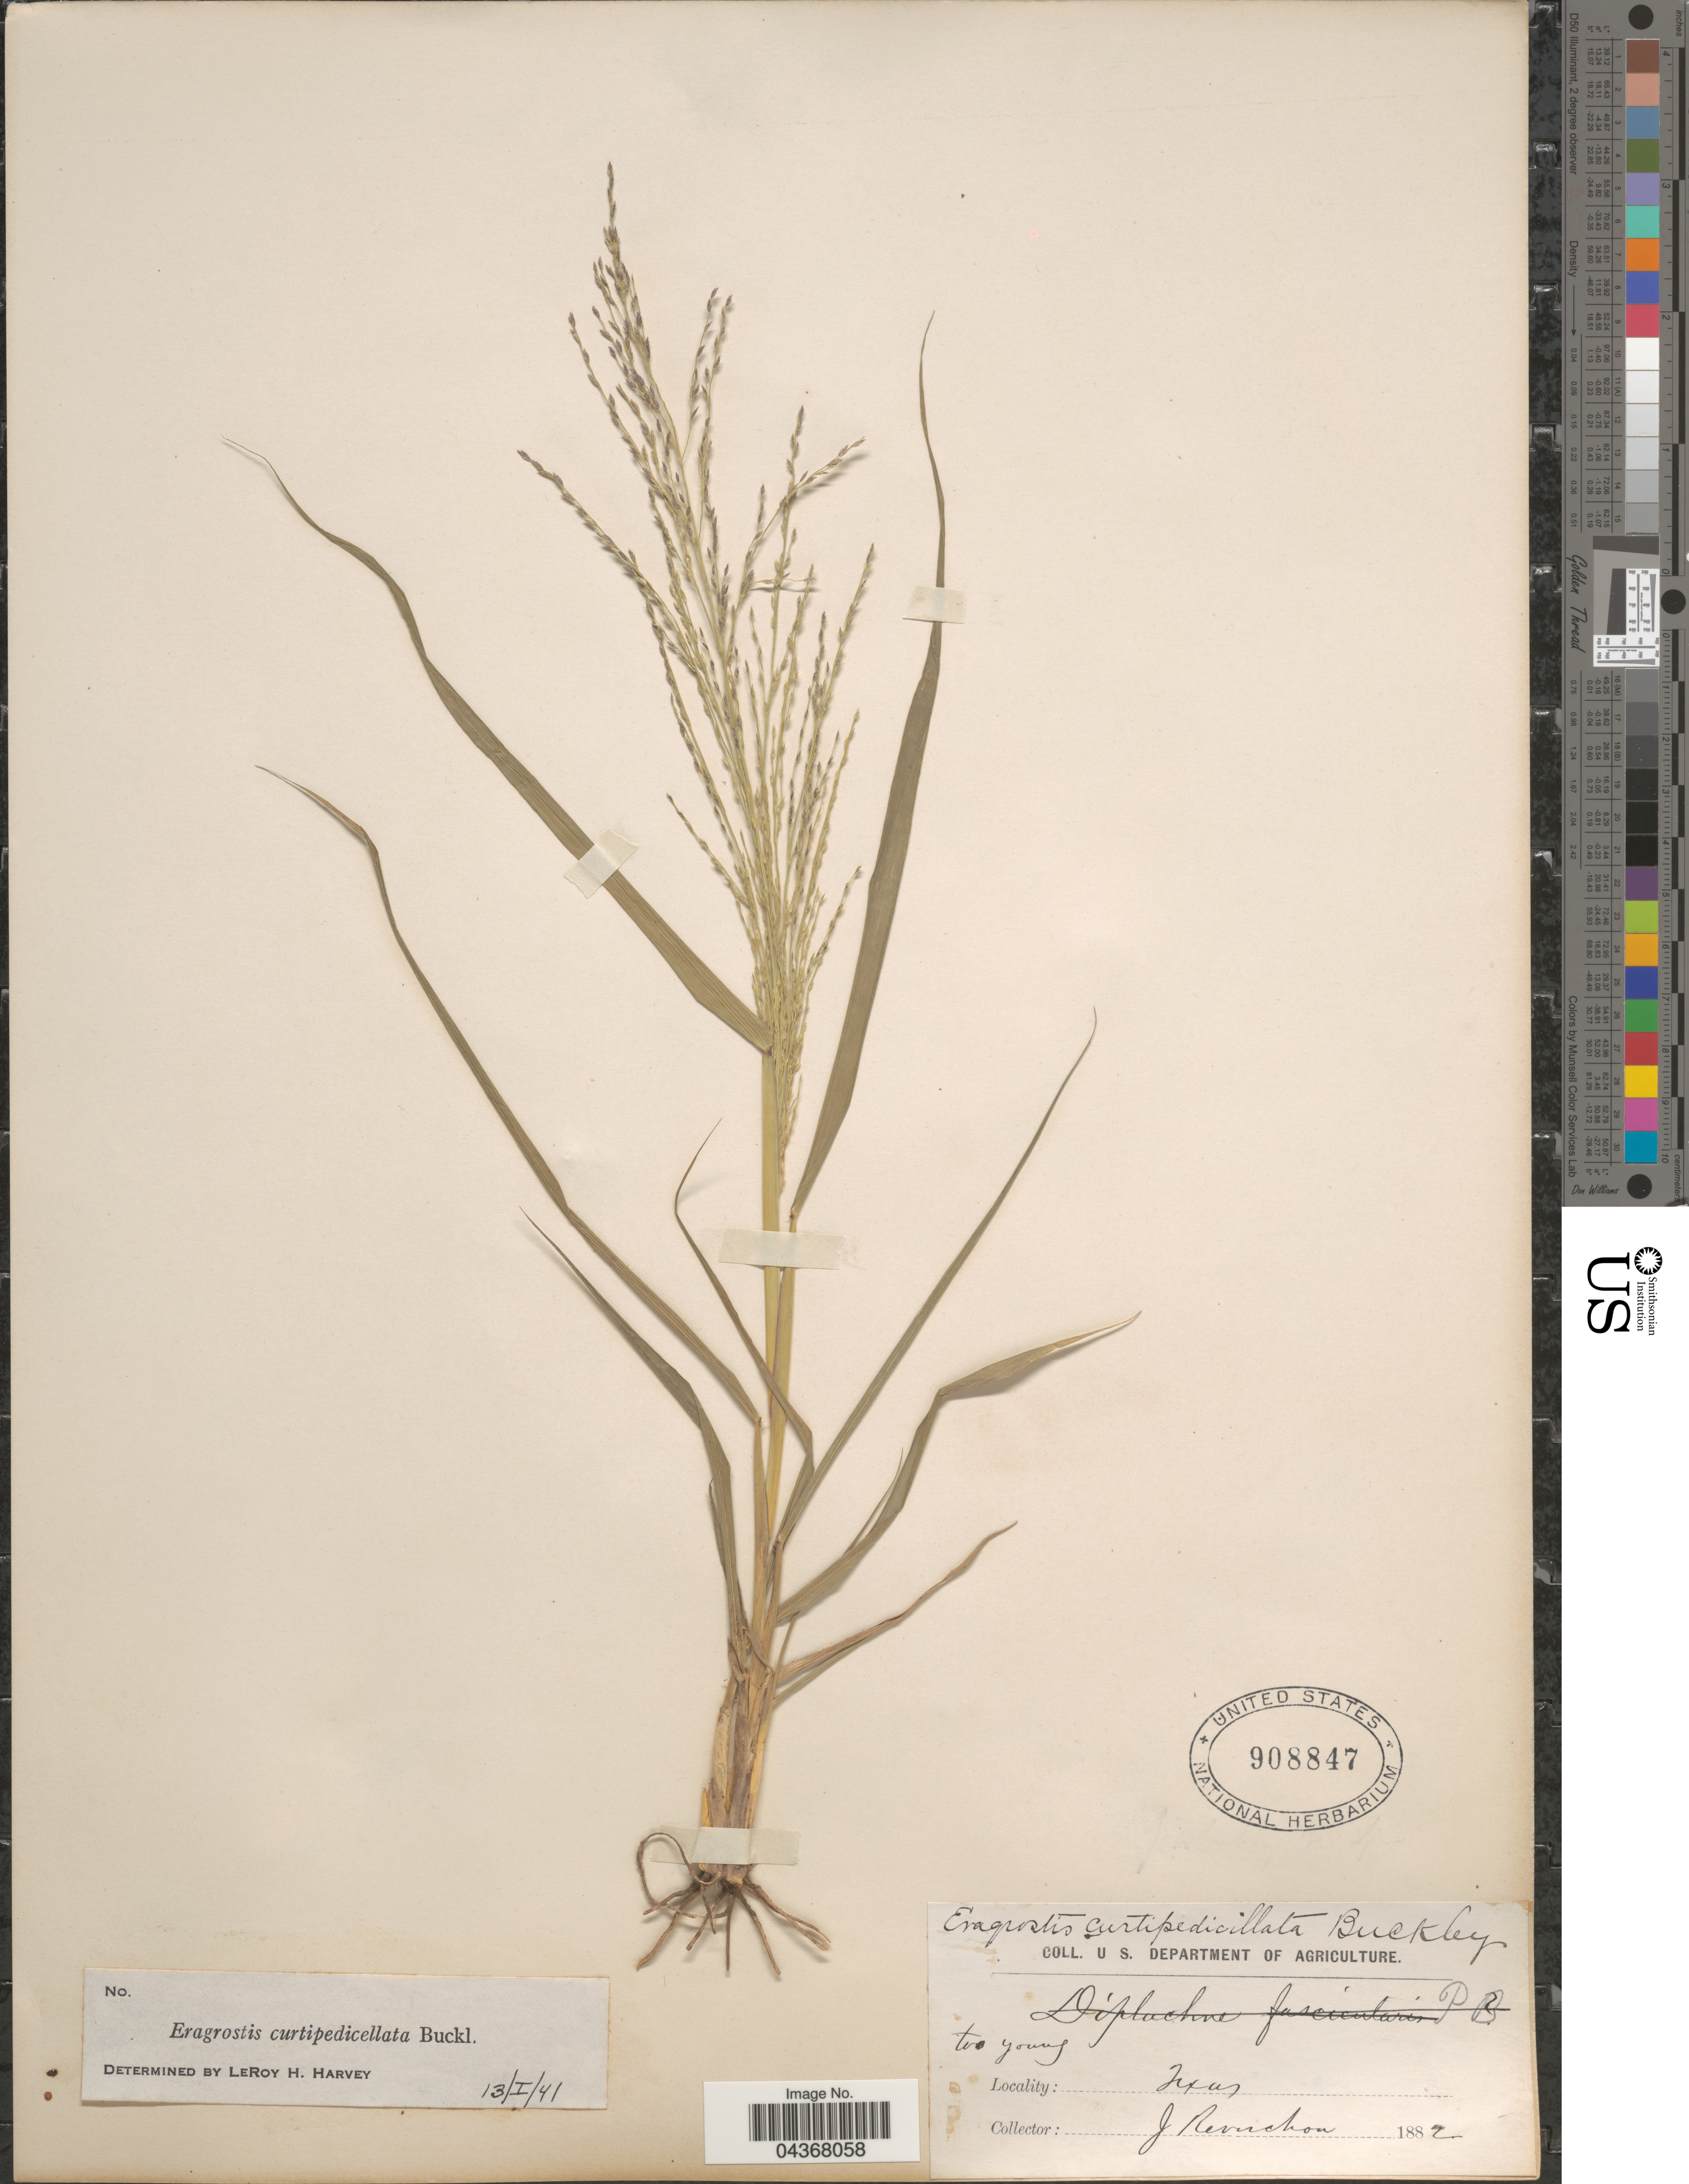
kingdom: Plantae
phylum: Tracheophyta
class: Liliopsida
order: Poales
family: Poaceae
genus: Eragrostis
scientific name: Eragrostis curtipedicellata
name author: Buckley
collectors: J. Reverchon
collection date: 1882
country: United States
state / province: Texas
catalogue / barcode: US 908847